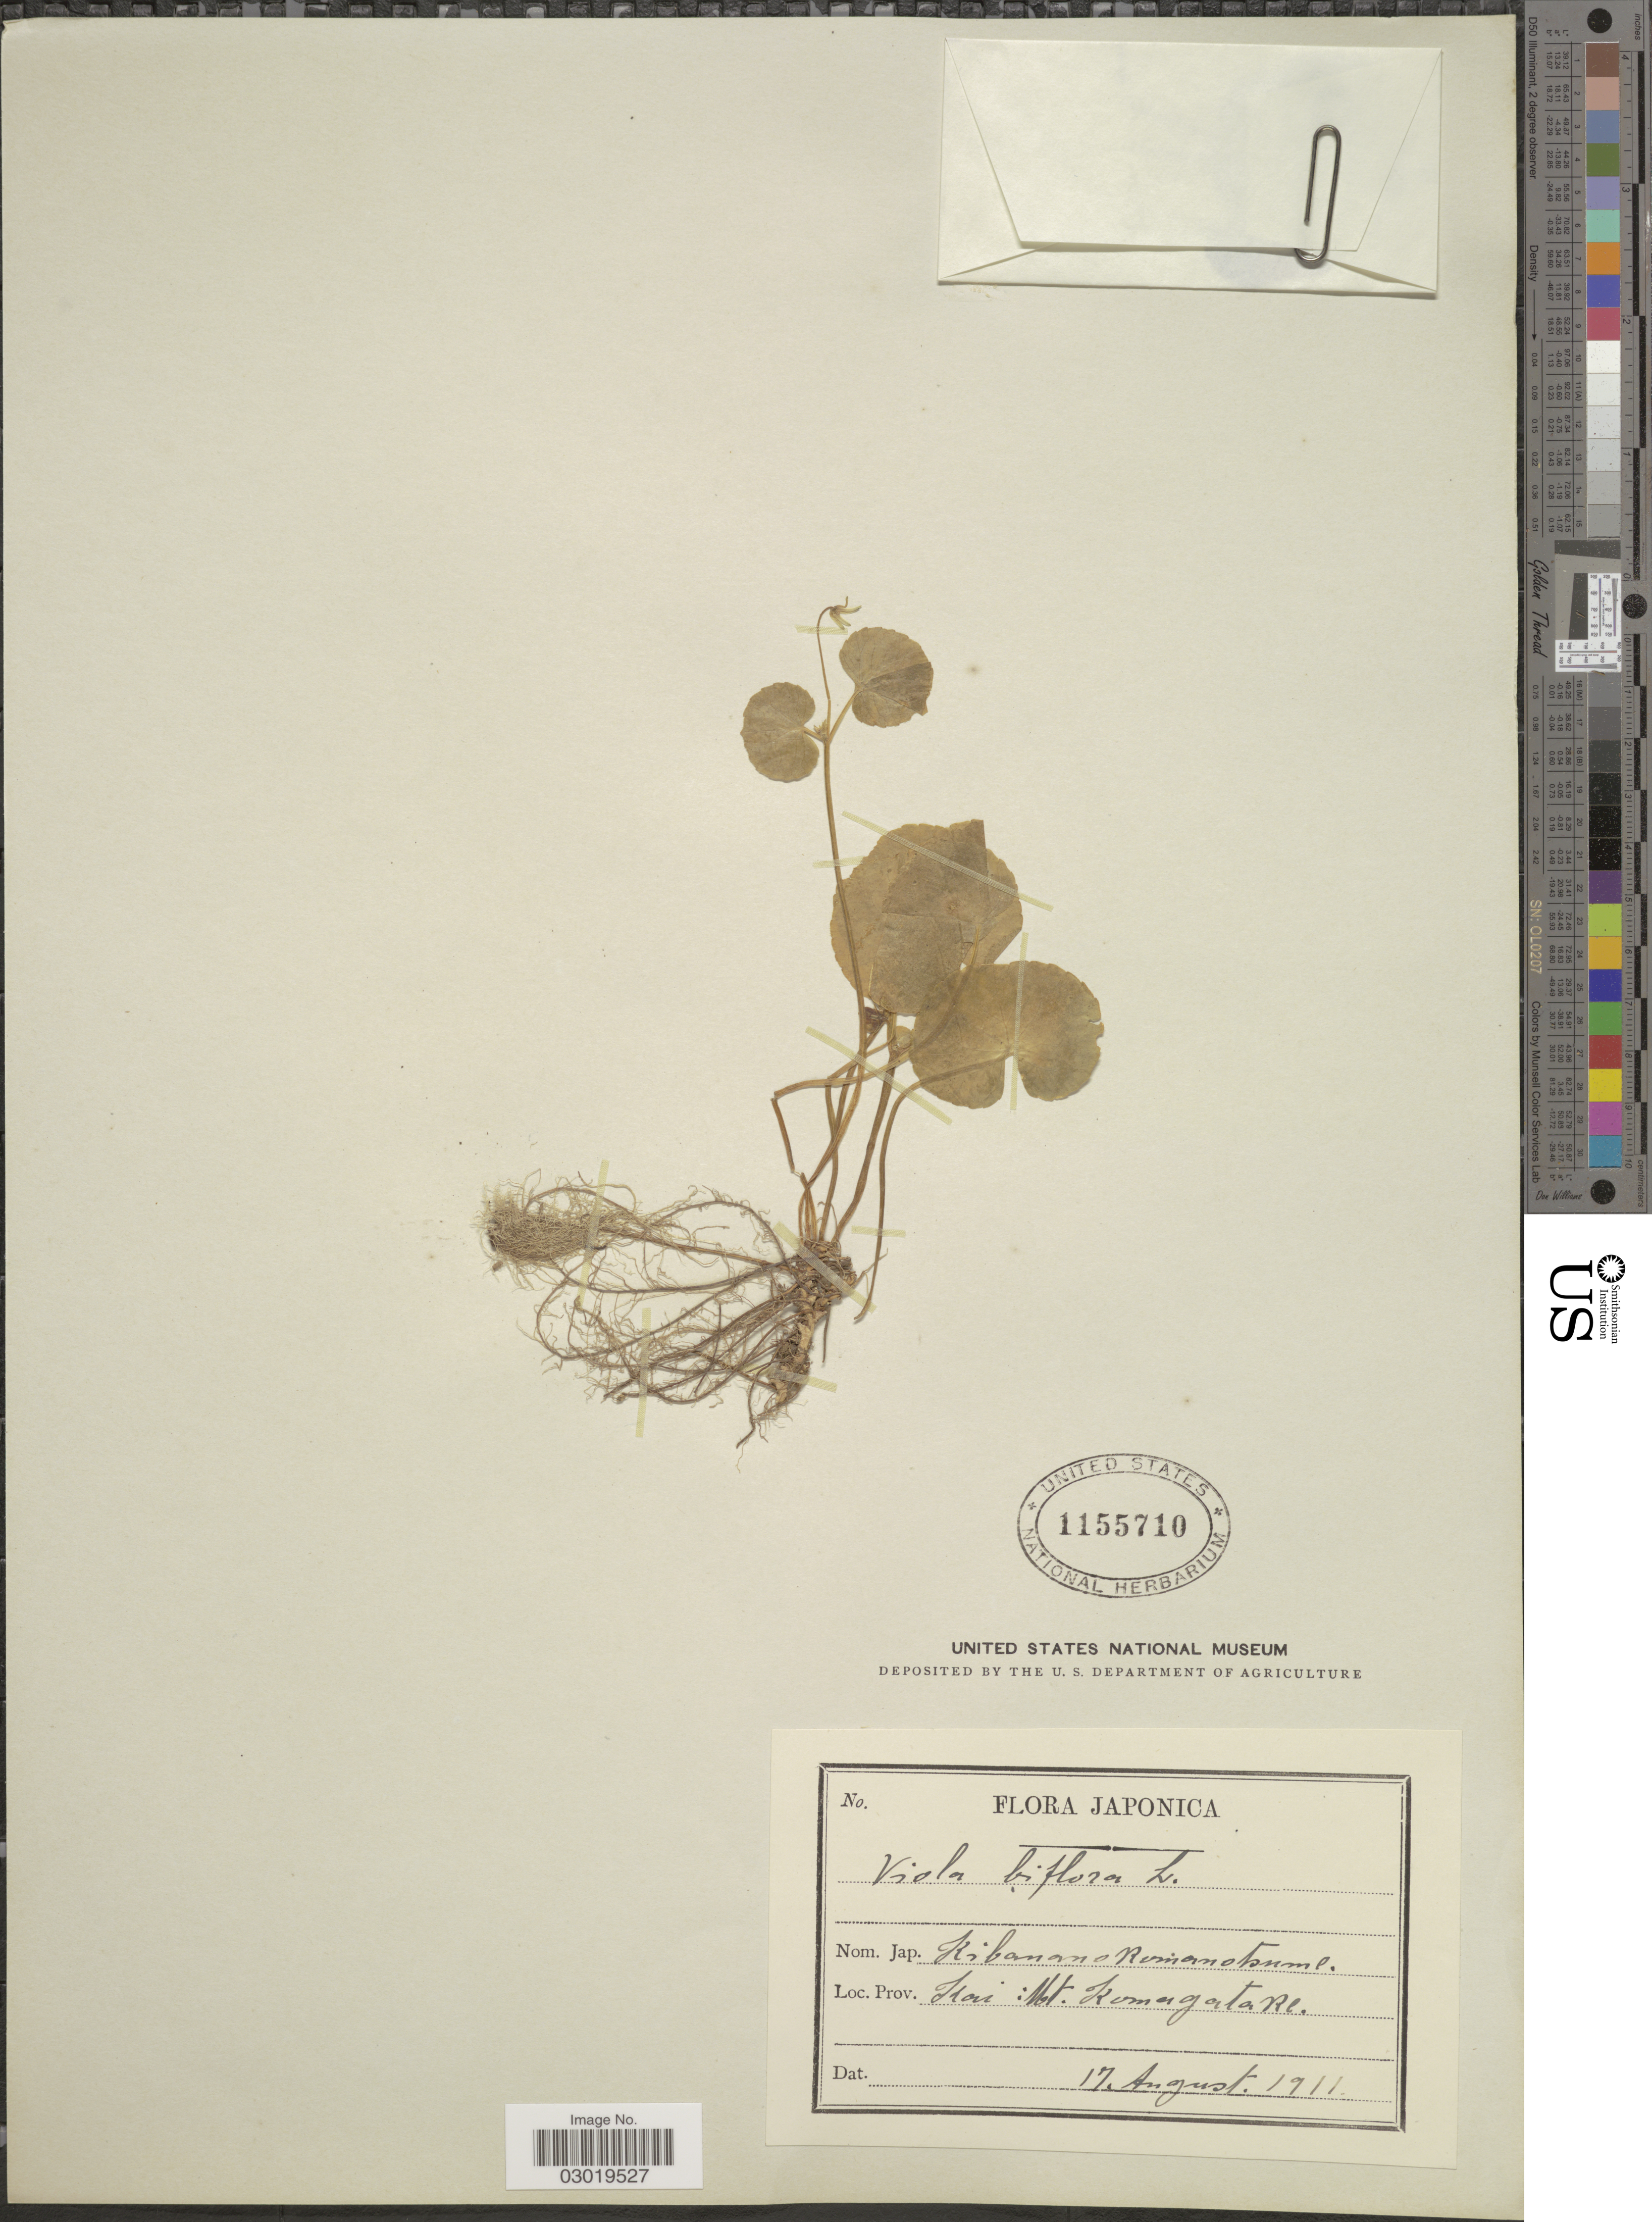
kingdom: Plantae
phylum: Tracheophyta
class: Magnoliopsida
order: Malpighiales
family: Violaceae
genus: Viola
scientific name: Viola biflora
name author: L.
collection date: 1911-08-17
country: Japan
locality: Kai: Mt. Komagatake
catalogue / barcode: US 1155710